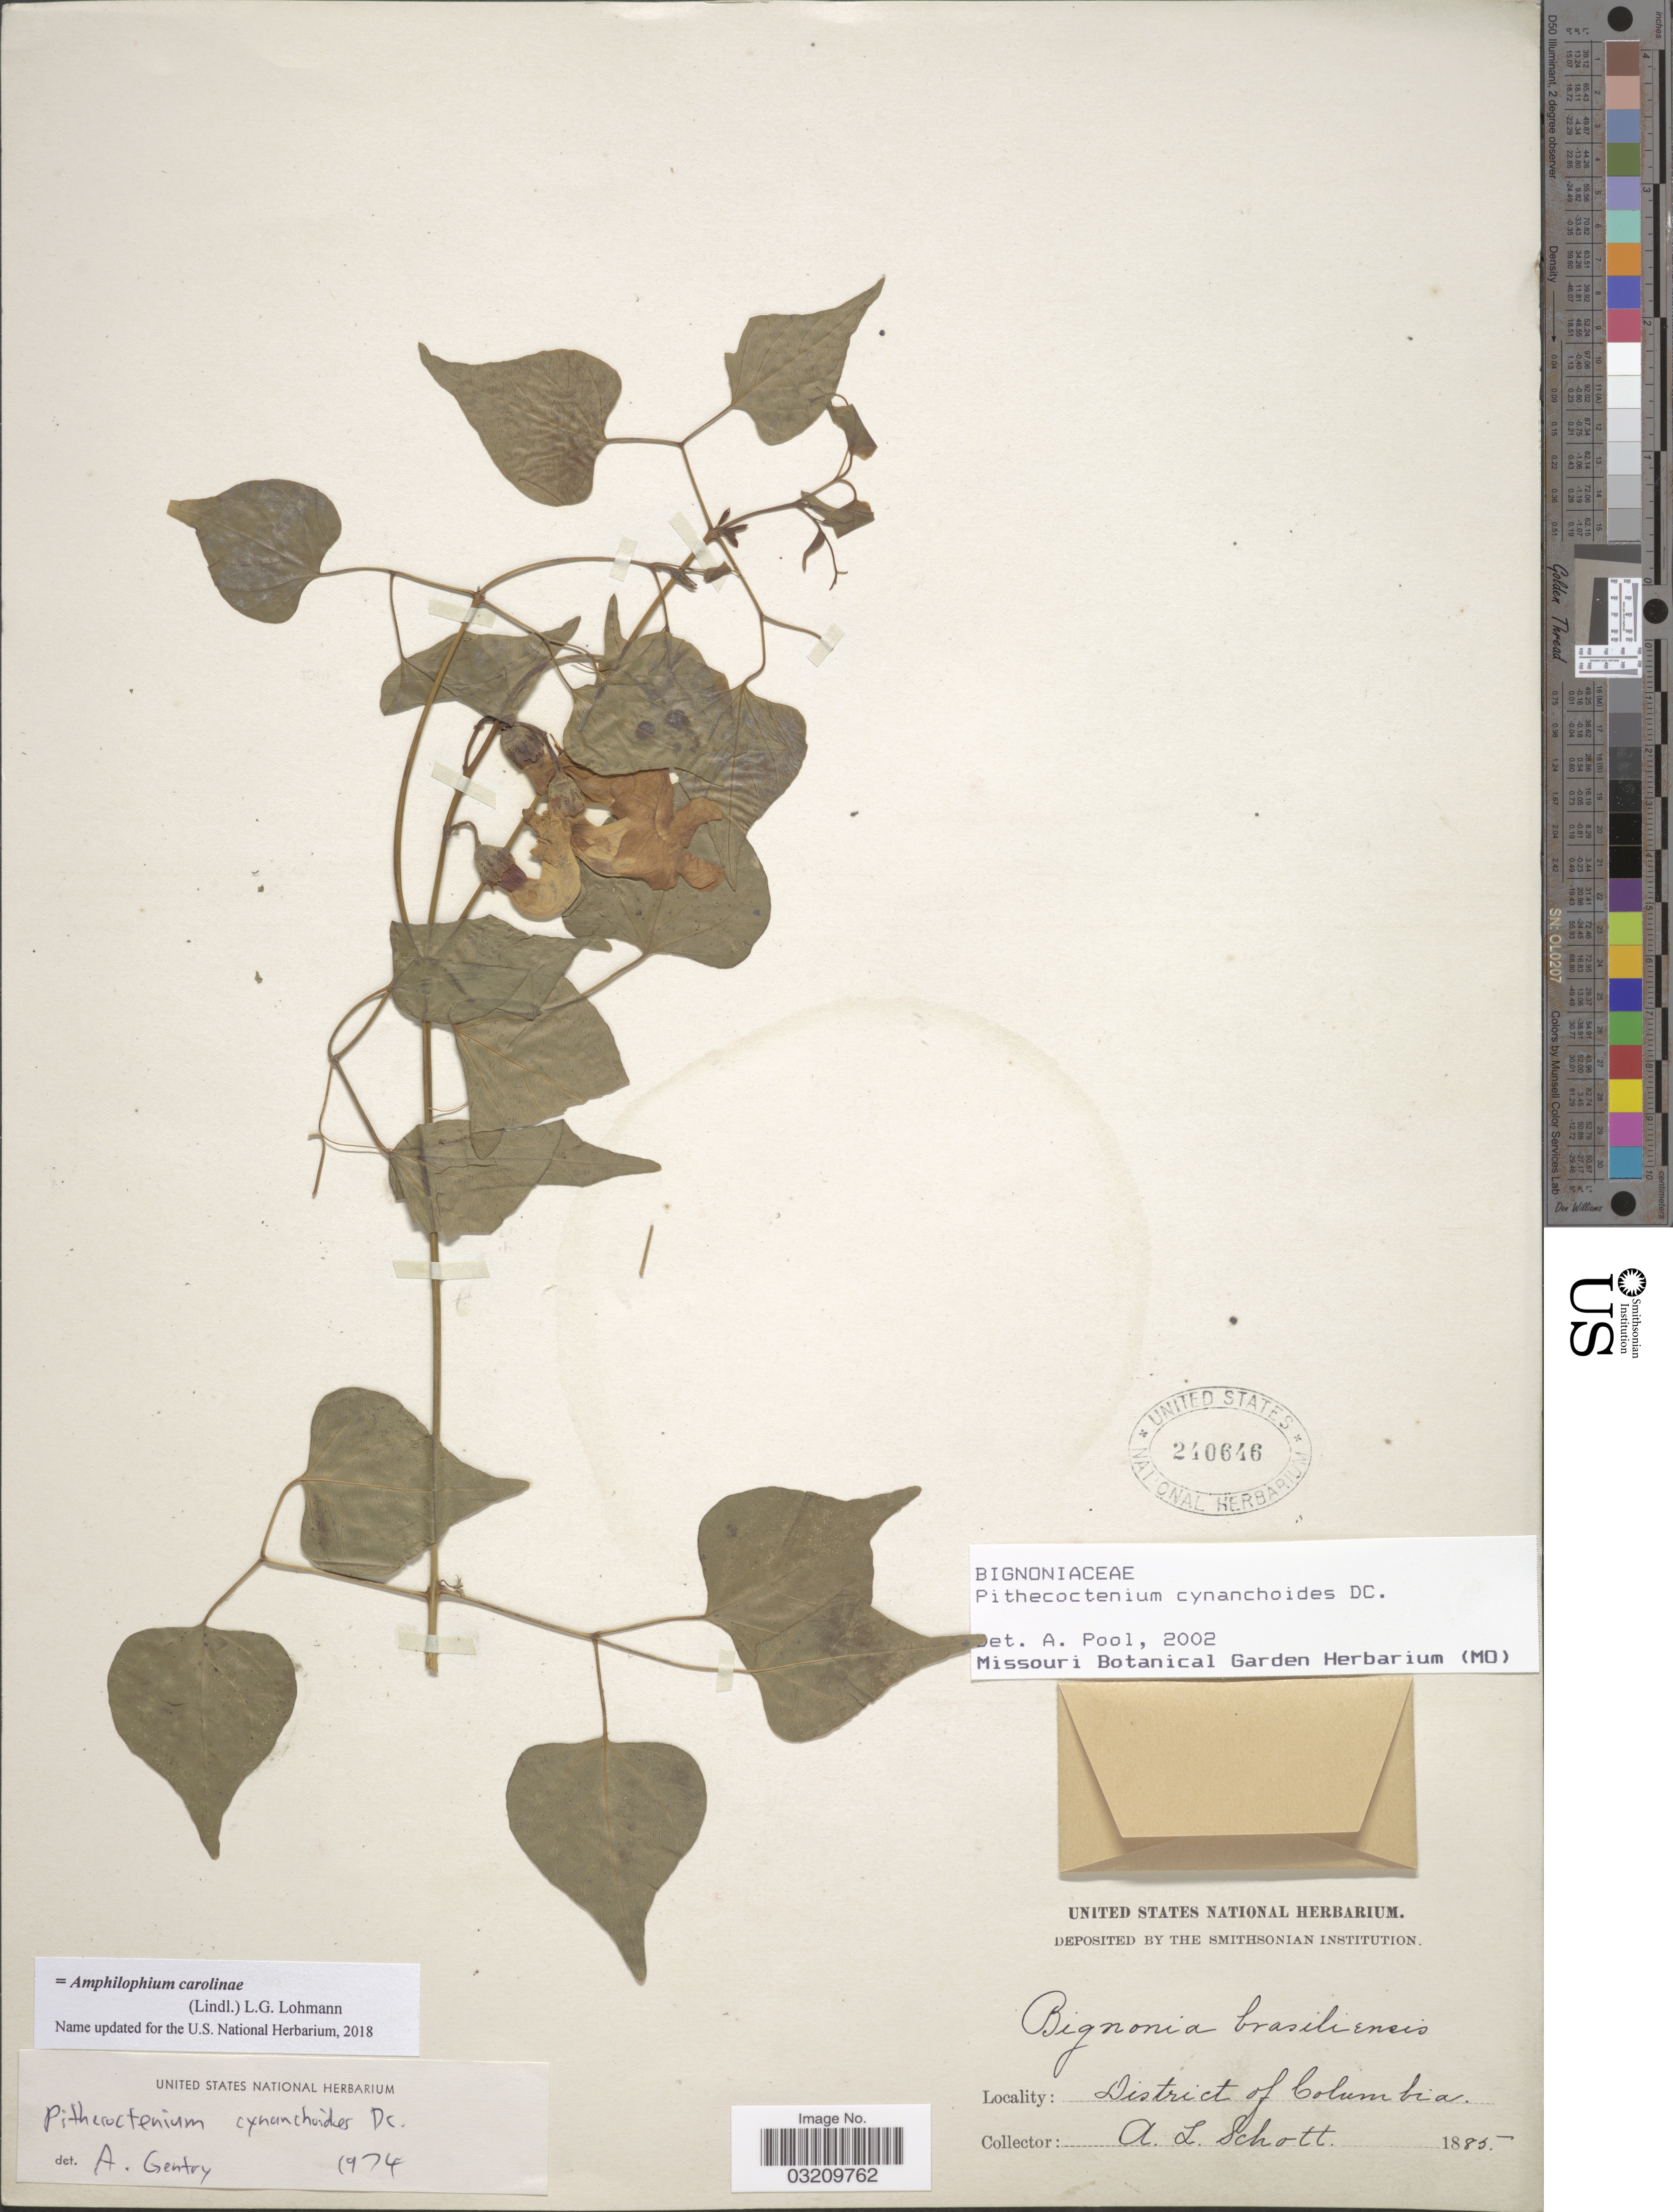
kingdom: Plantae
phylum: Tracheophyta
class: Magnoliopsida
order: Lamiales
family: Bignoniaceae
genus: Amphilophium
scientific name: Amphilophium carolinae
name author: (Lindl.) L.G. Lohmann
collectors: A. L. Schott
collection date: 1885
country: United States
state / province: District of Columbia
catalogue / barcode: US 240646